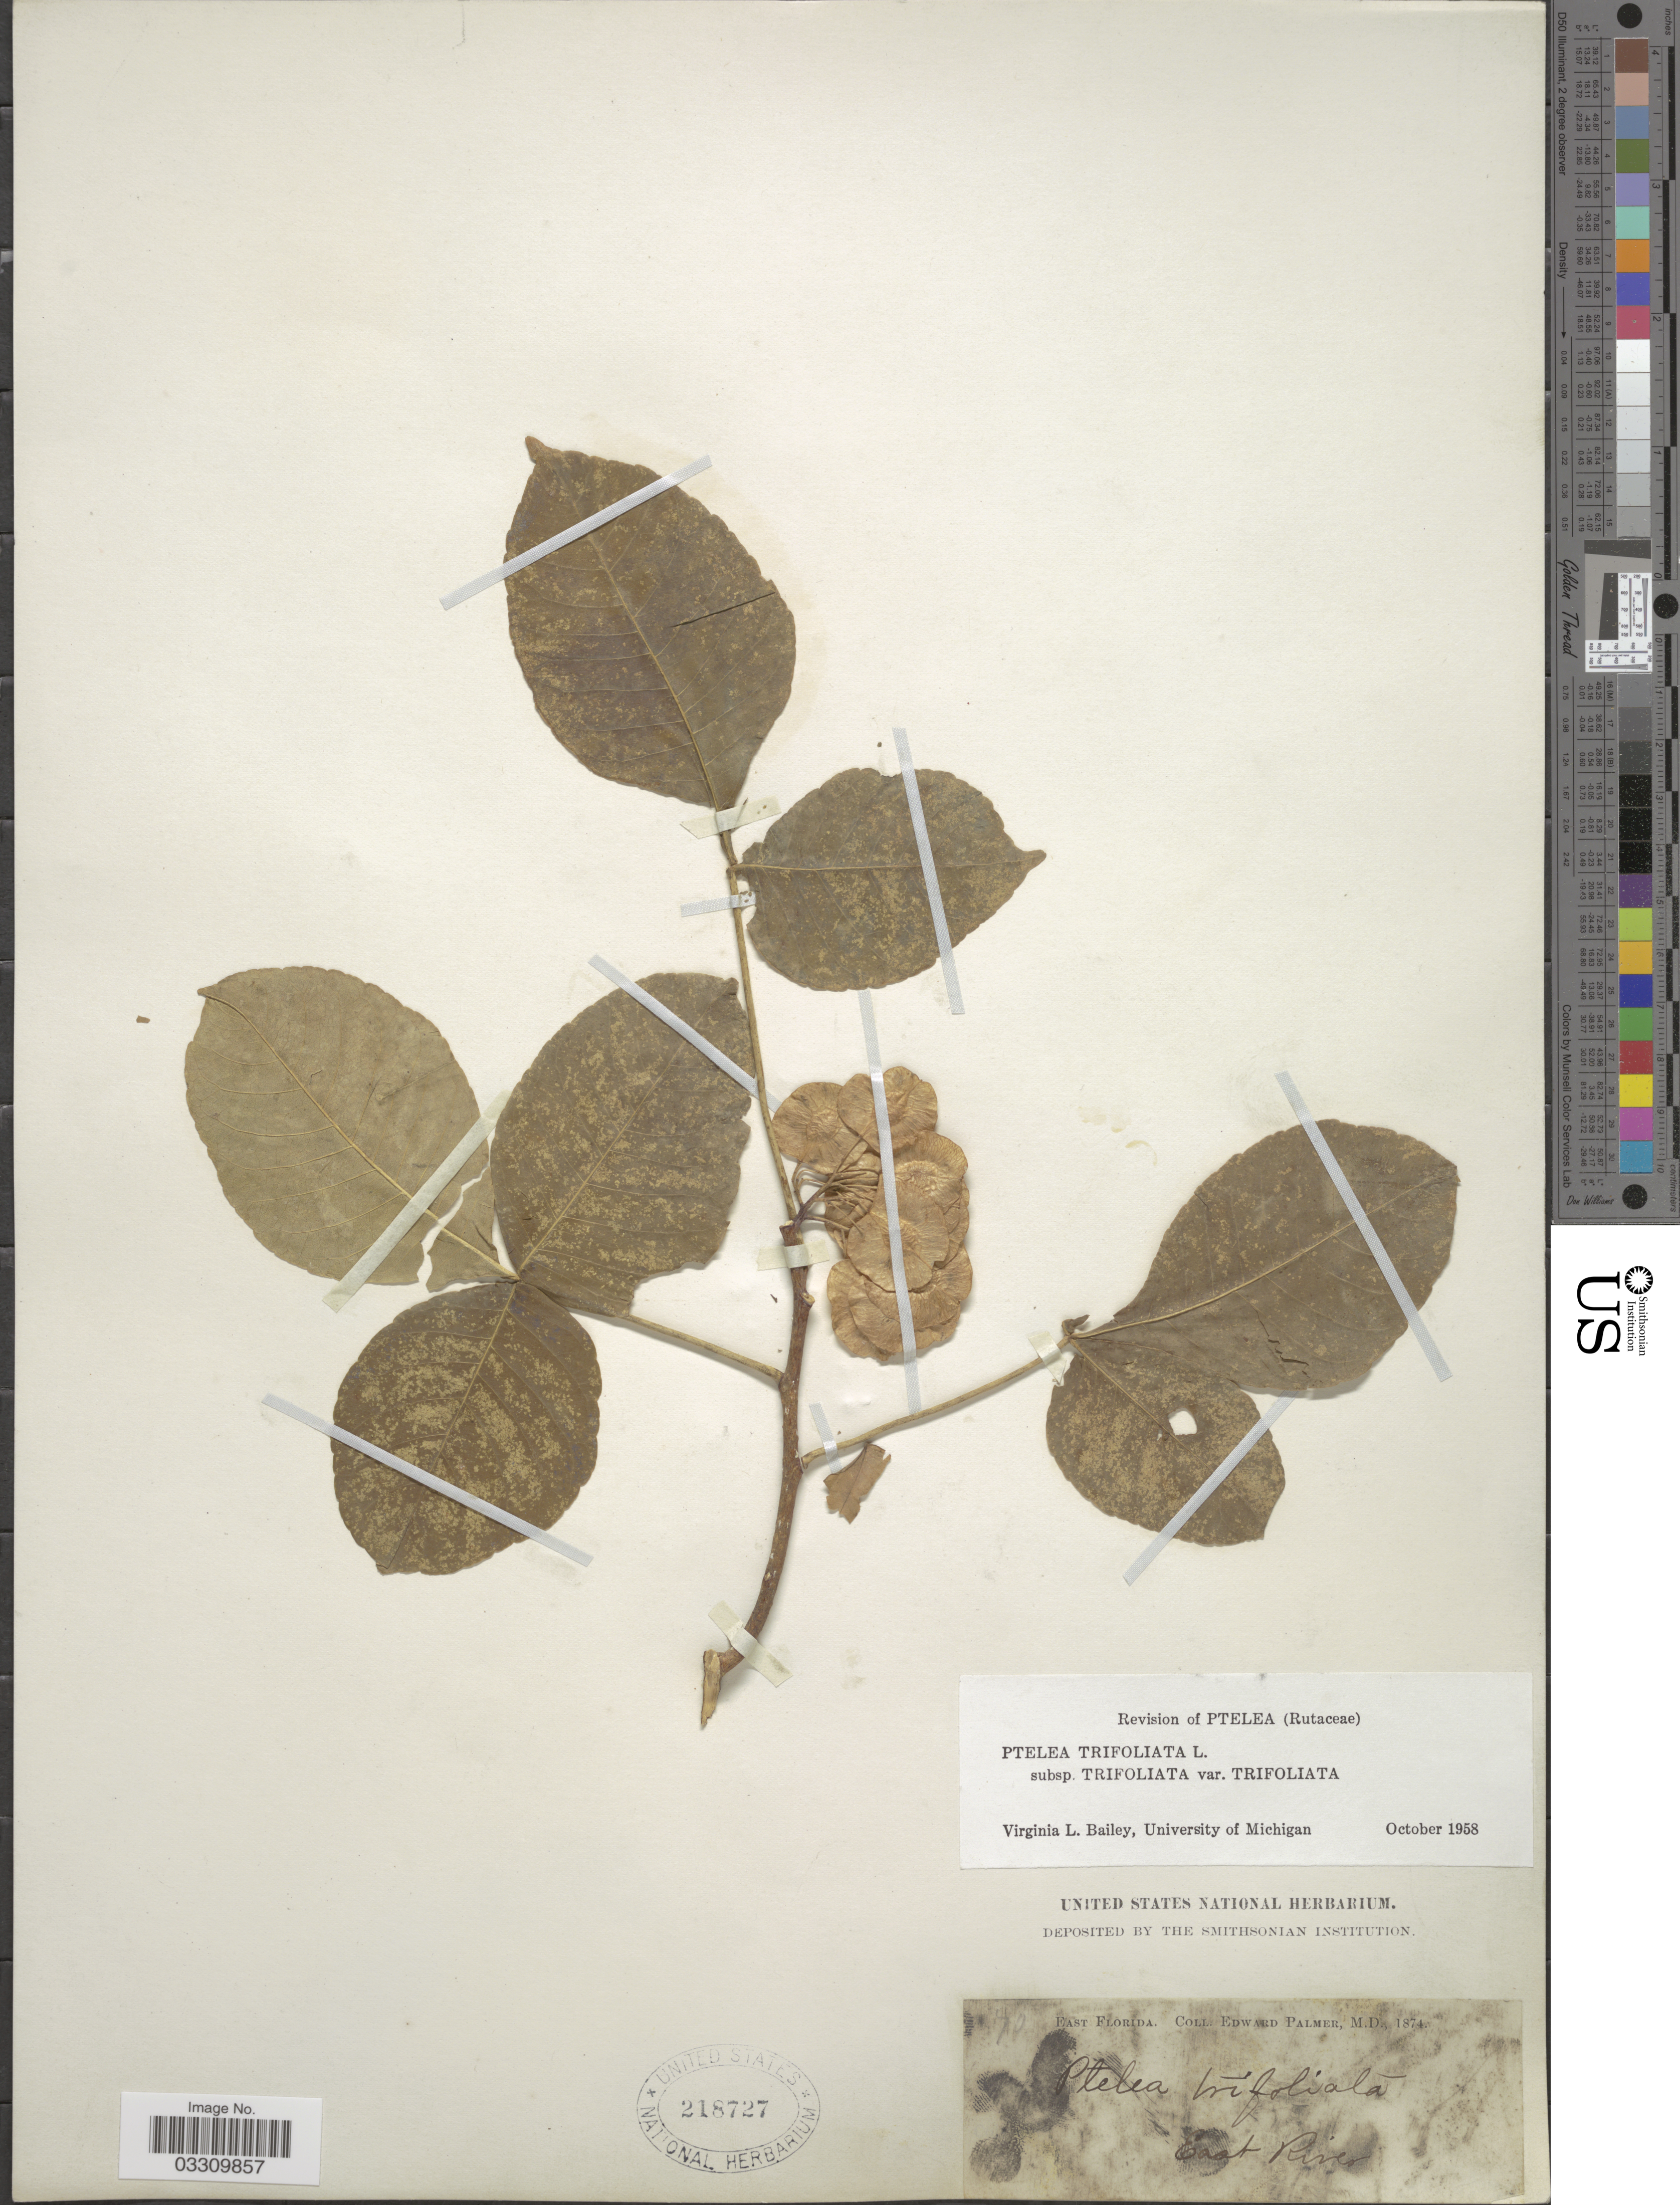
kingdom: Plantae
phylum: Tracheophyta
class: Magnoliopsida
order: Sapindales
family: Rutaceae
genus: Ptelea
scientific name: Ptelea trifoliata var. trifoliata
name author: L.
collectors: E. Palmer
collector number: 70*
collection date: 1874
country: United States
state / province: Florida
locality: East Florida. East River.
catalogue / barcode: US 218727